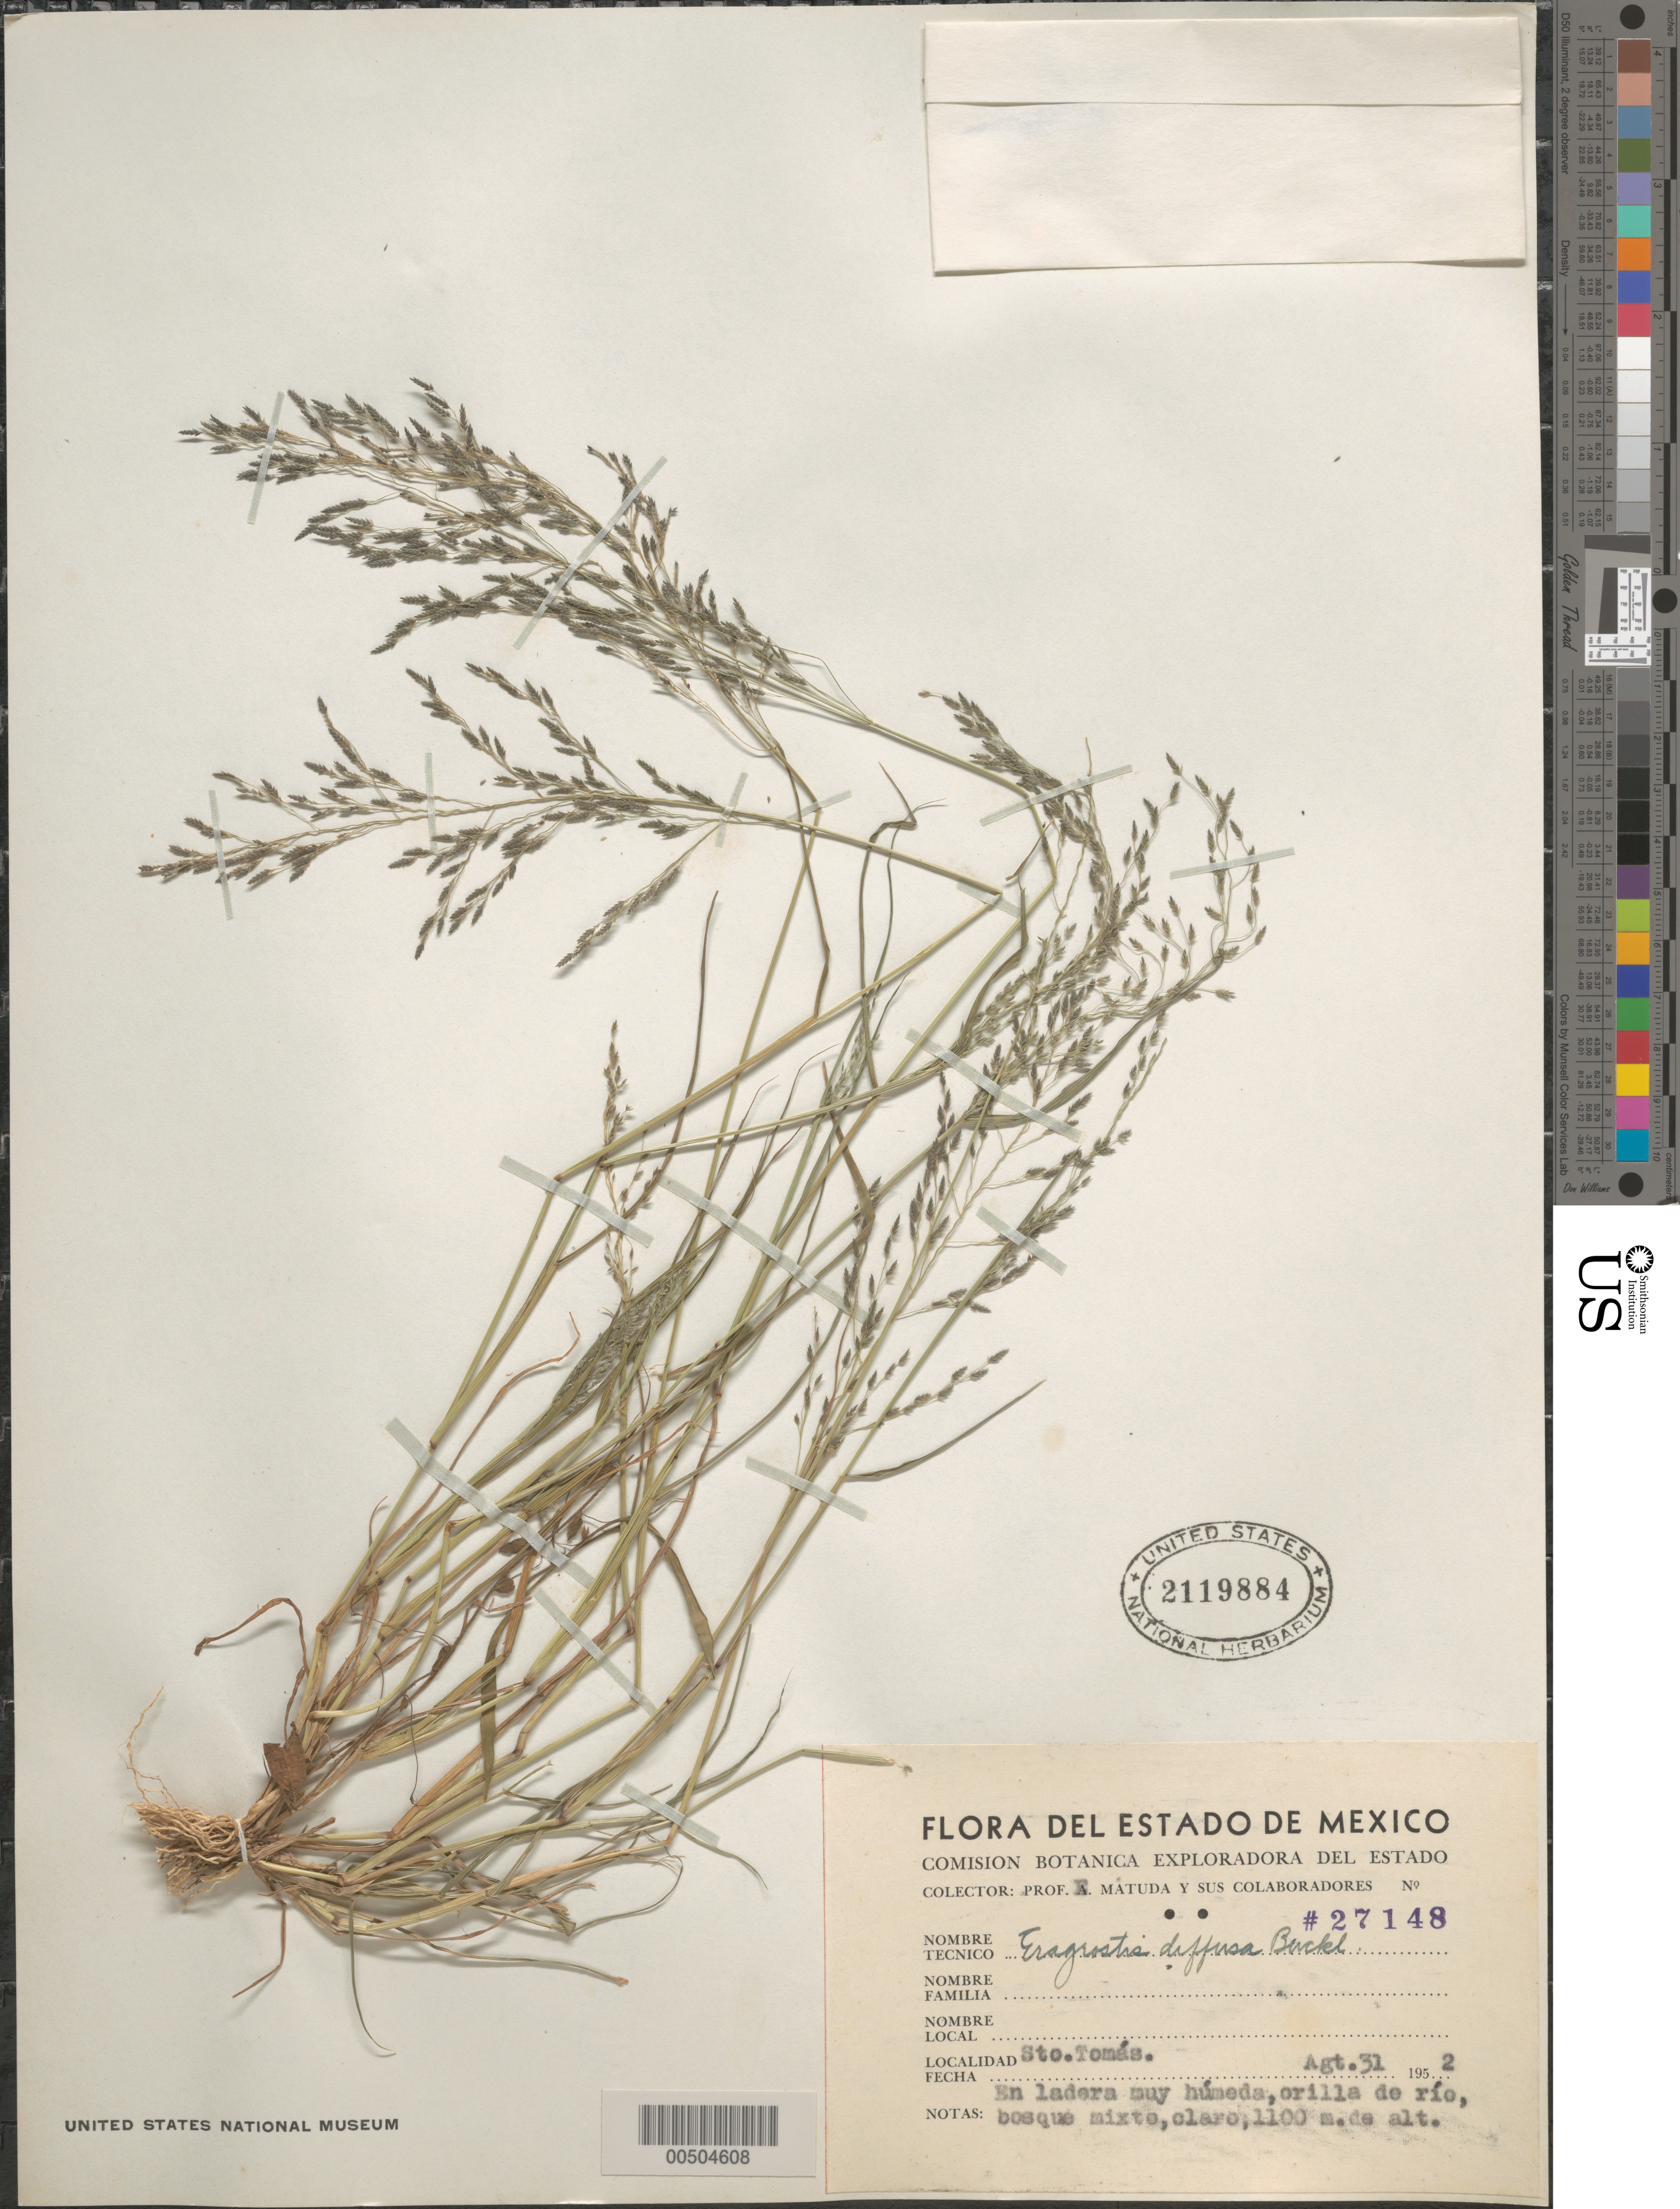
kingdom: Plantae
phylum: Tracheophyta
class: Liliopsida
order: Poales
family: Poaceae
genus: Eragrostis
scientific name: Eragrostis pectinacea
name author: (Michx.) Nees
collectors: E. Matuda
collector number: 27148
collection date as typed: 31 Aug 1952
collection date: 1952-08-31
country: Mexico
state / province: México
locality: Sto. Tomás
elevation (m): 1100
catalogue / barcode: US 2119884